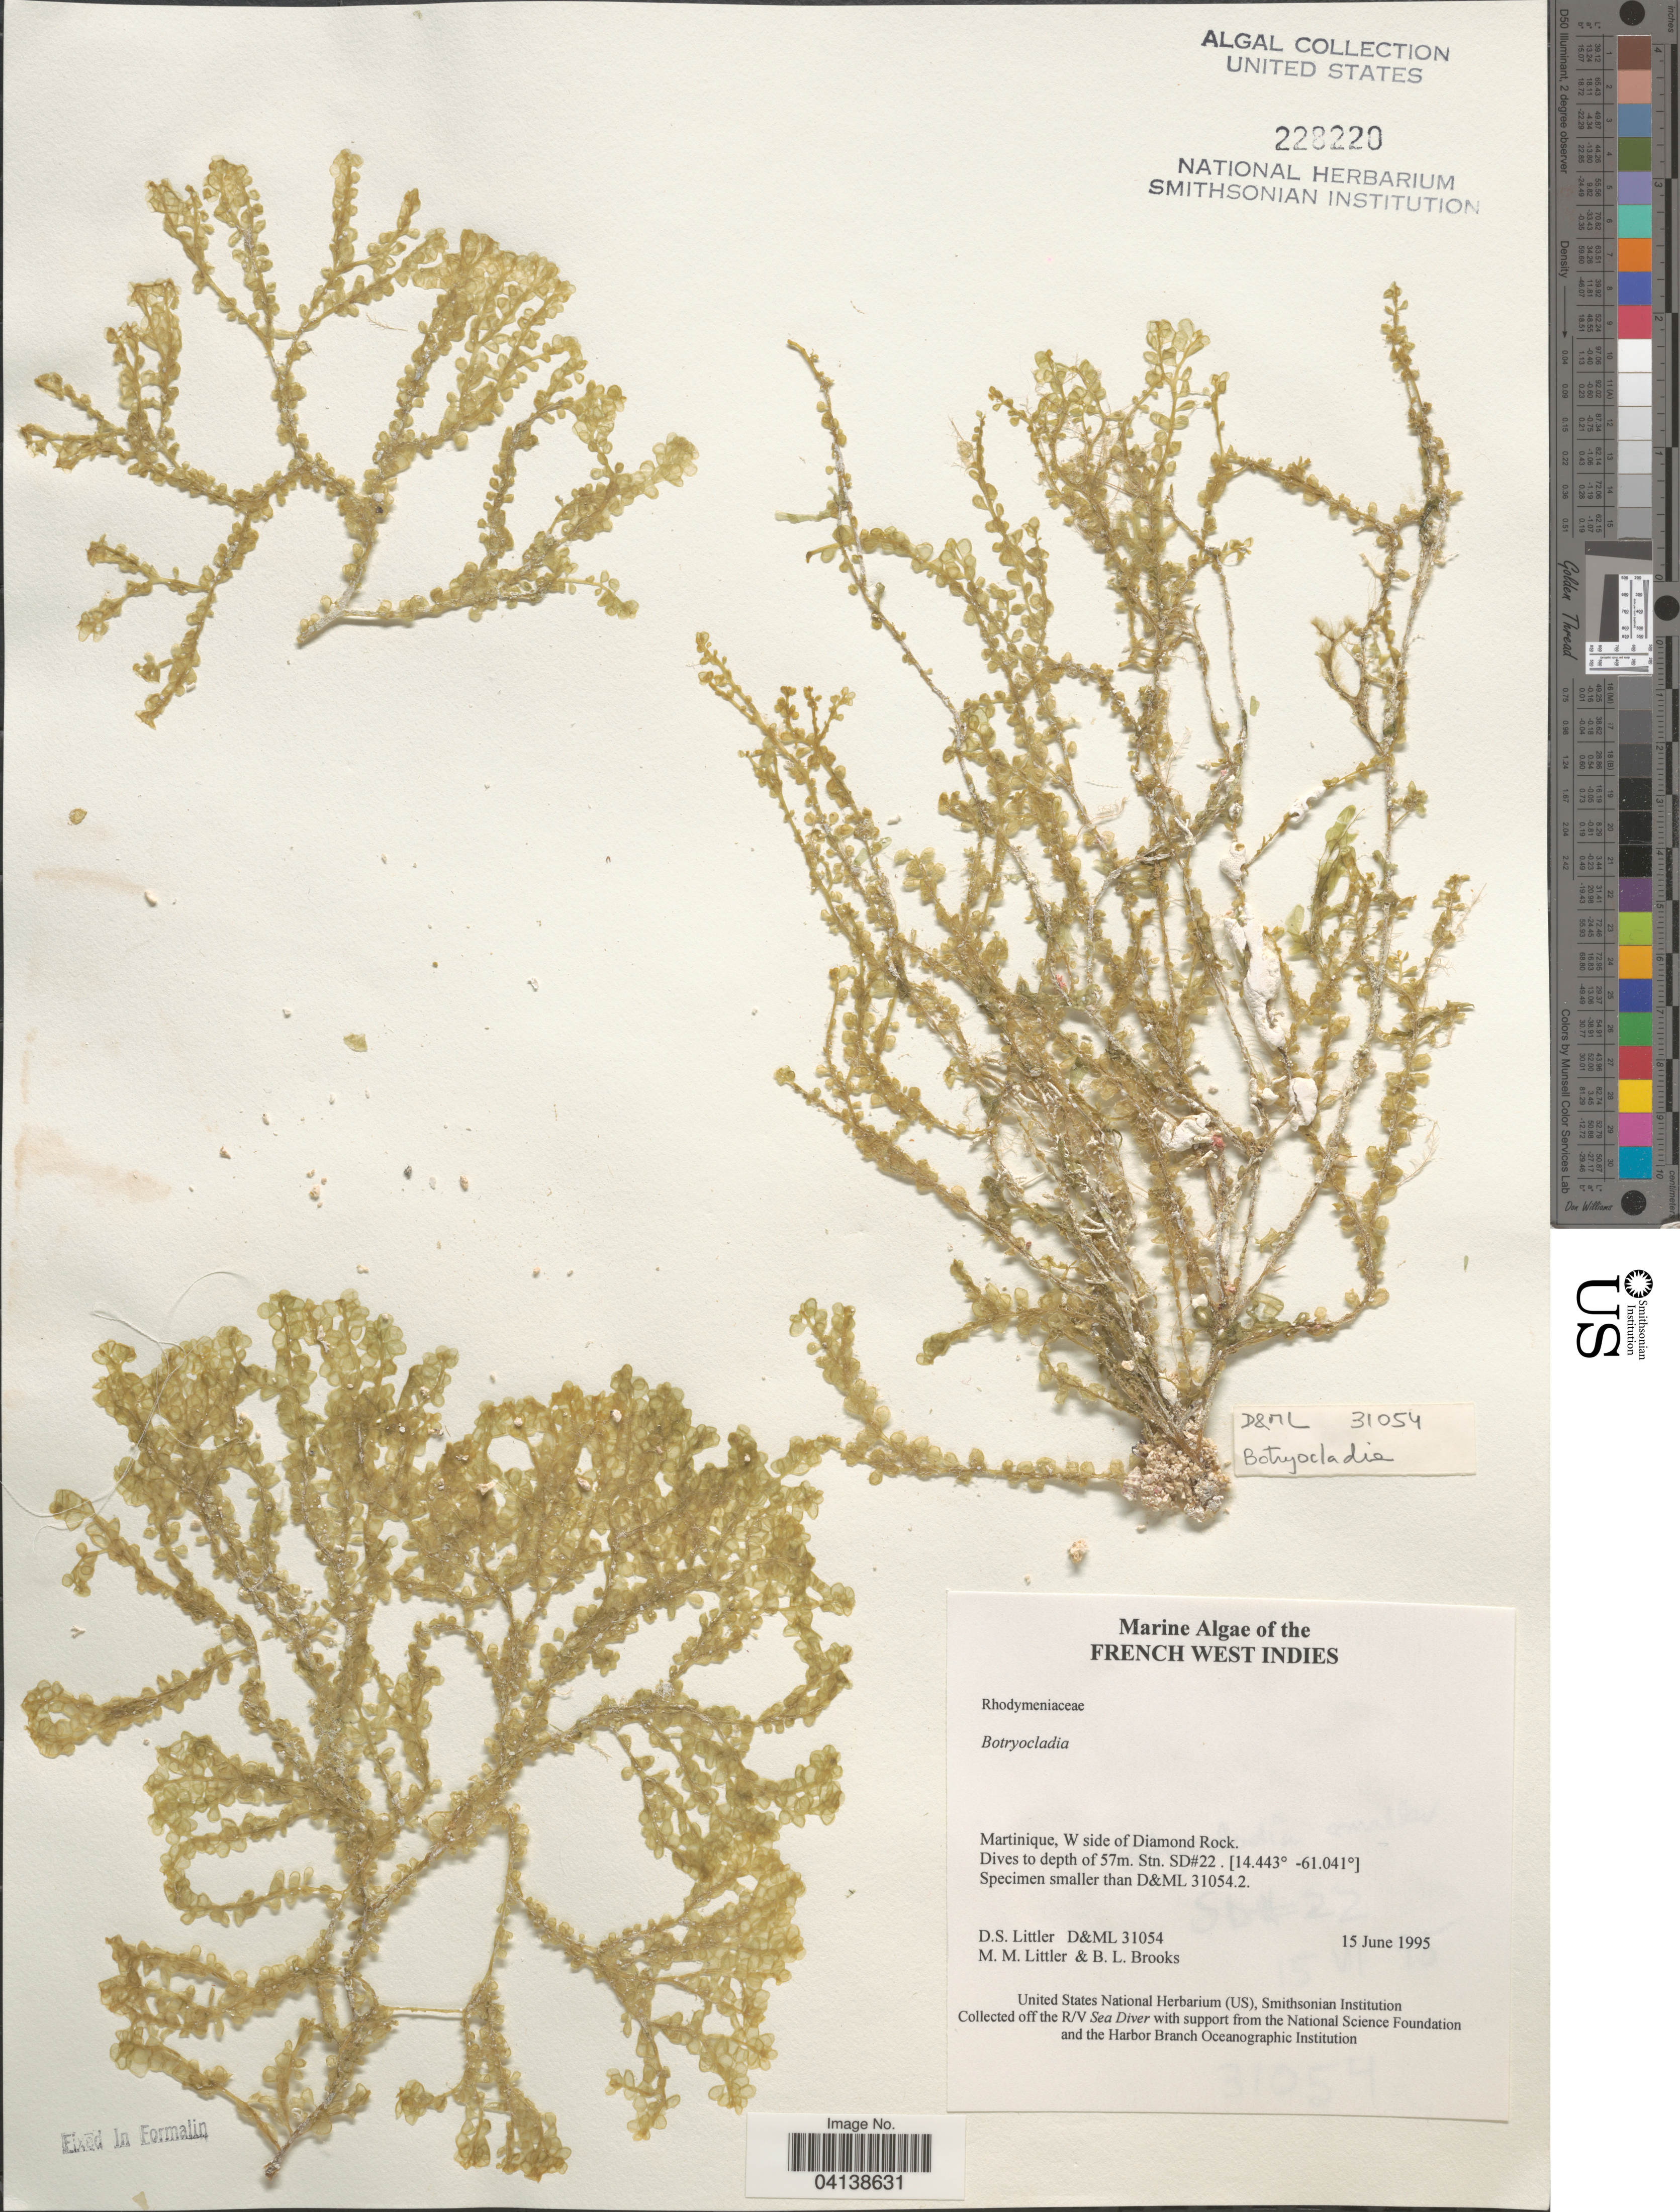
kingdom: Plantae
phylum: Rhodophyta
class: Florideophyceae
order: Rhodymeniales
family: Rhodymeniaceae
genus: Botryocladia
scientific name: Botryocladia sp.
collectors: D. S. Littler & B. Brooks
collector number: D&ML31054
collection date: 1995-06-15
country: Martinique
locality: French West Indies. W side of Diamond Rock. Stn. SD#22.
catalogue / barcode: US 228220